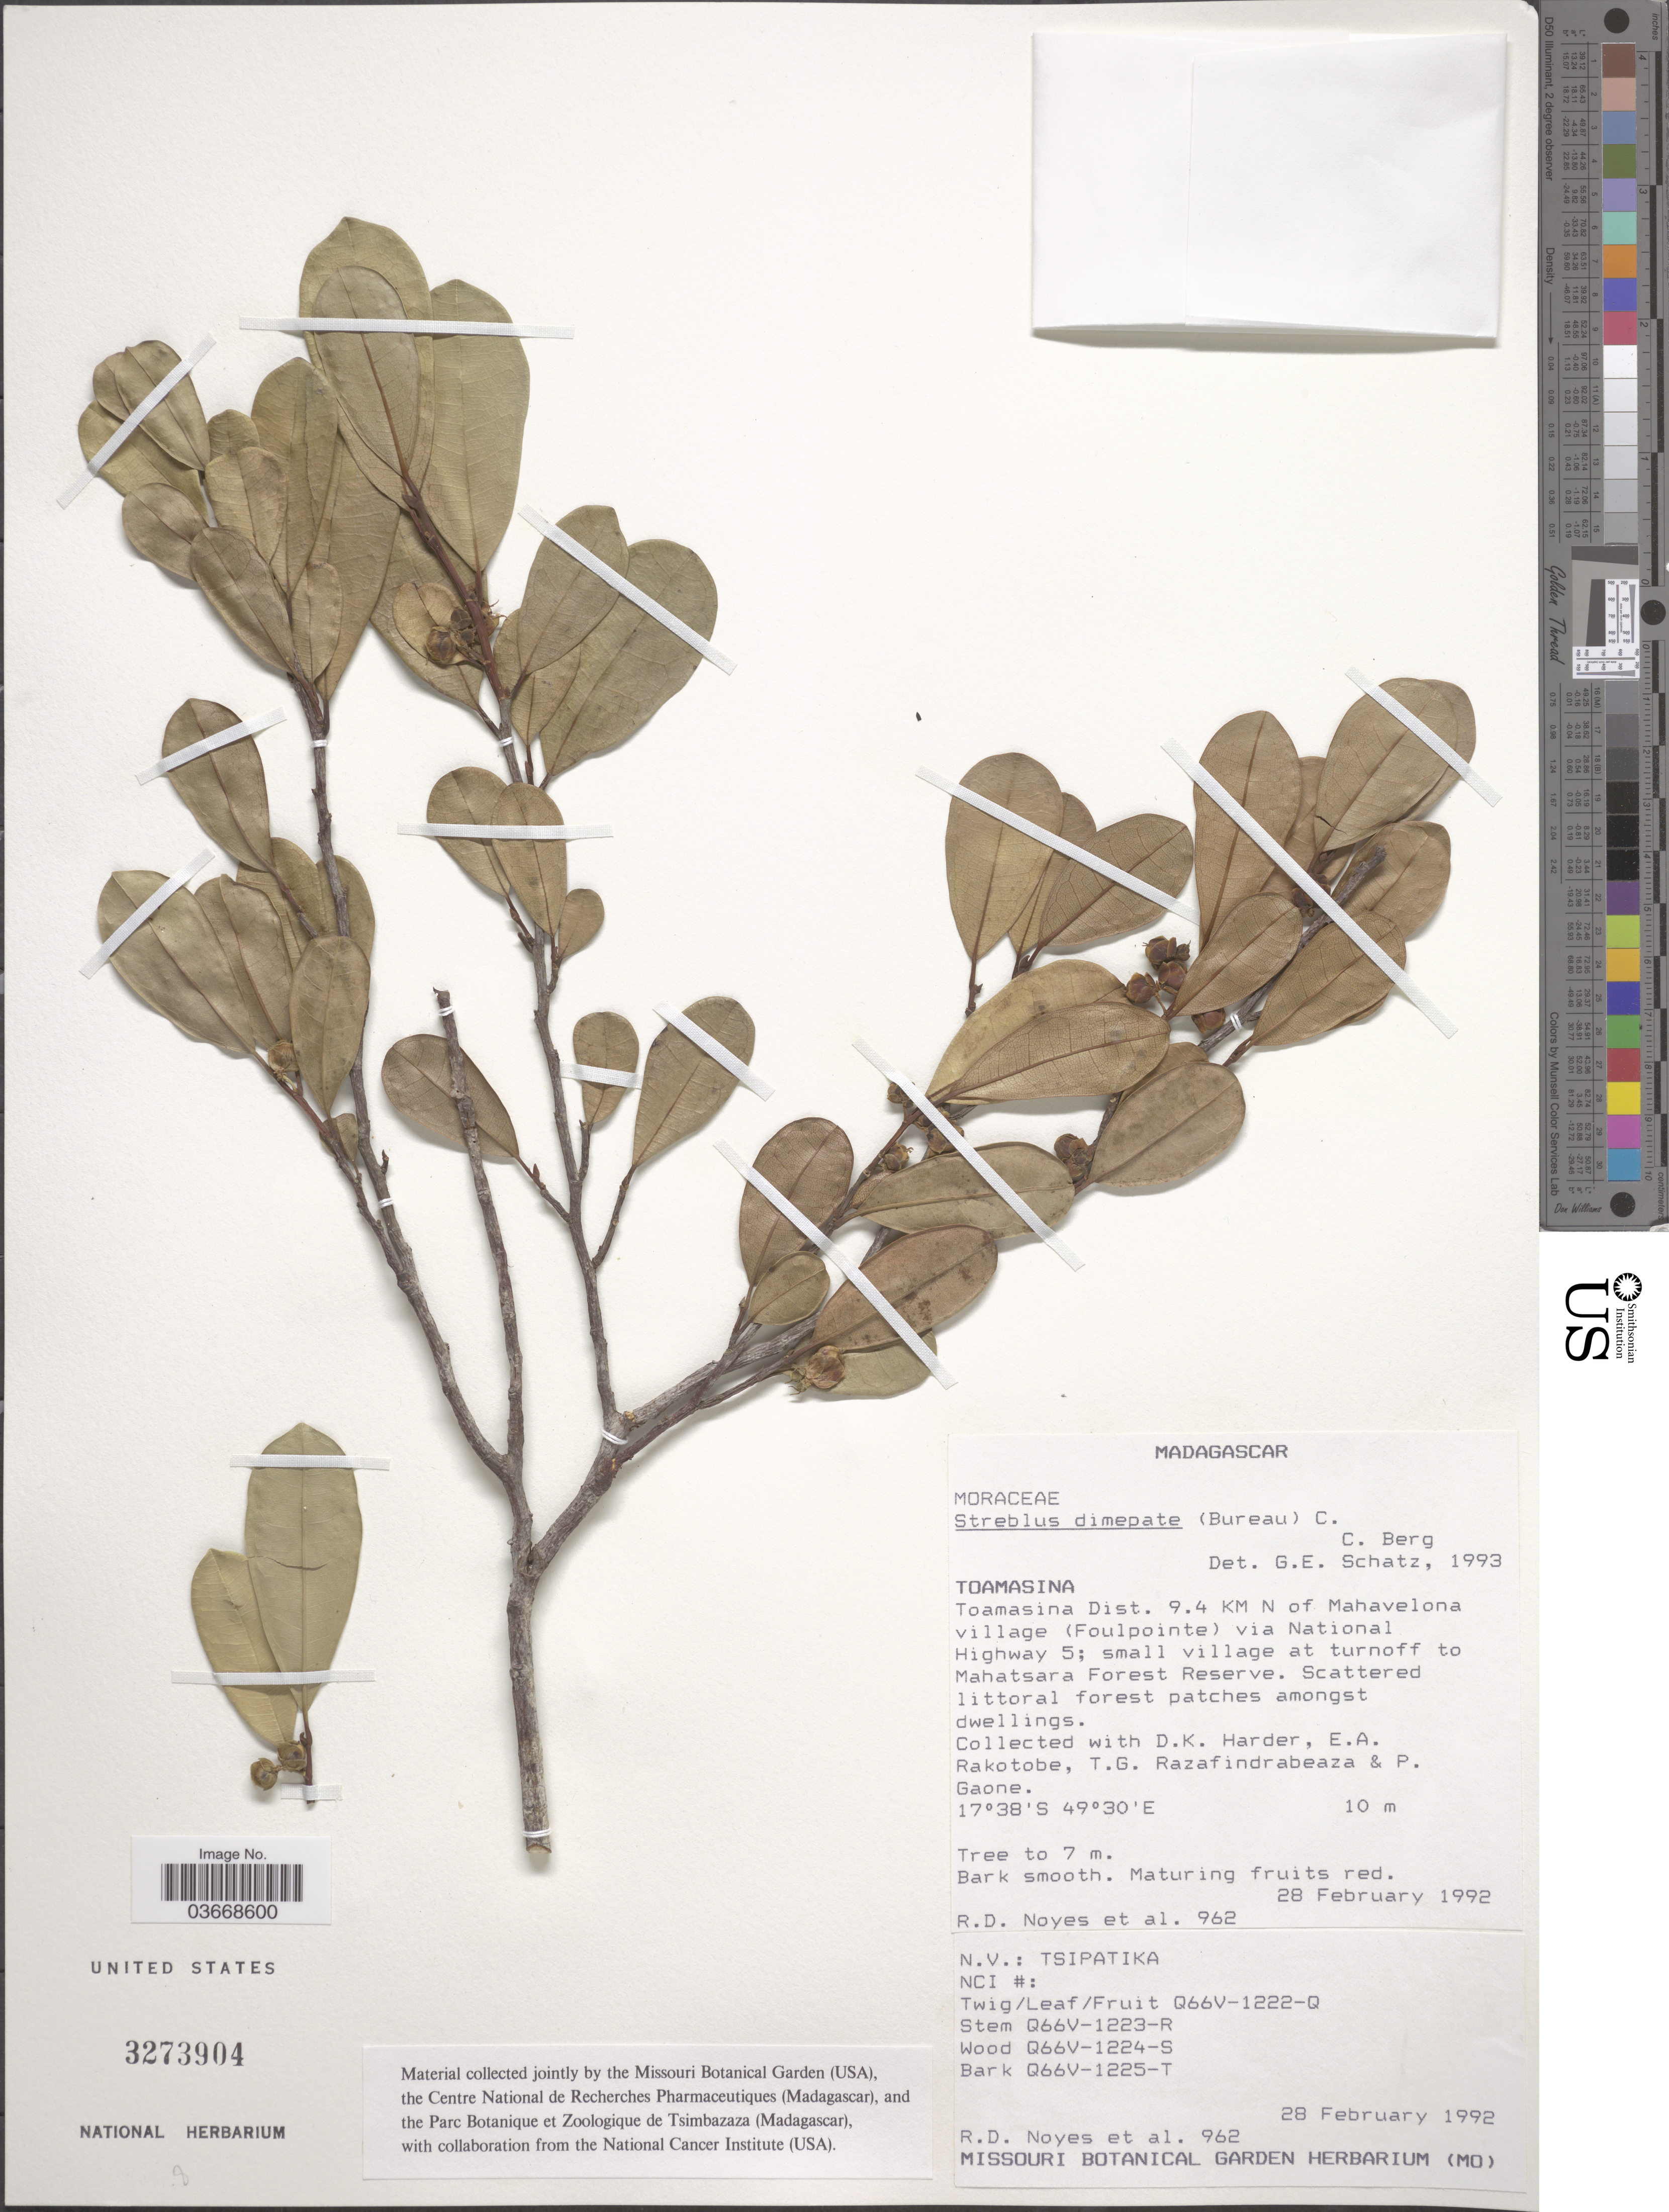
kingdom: Plantae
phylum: Tracheophyta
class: Magnoliopsida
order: Rosales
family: Moraceae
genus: Ampalis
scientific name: Ampalis dimepate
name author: (Bureau) E. M. Gardner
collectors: R. Noyes, D. Harder, E. Rakotobe, T. Razafindrabeaza & P. Gaone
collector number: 962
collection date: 1992-02-28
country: Madagascar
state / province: Atsinanana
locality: Toamasina Dist. 9.4 KM N of Mahavelona village (Foulpointe) via National Highway 5; small village at turnoff to Mahatsara Forest Reserve.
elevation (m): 10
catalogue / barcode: US 3273904